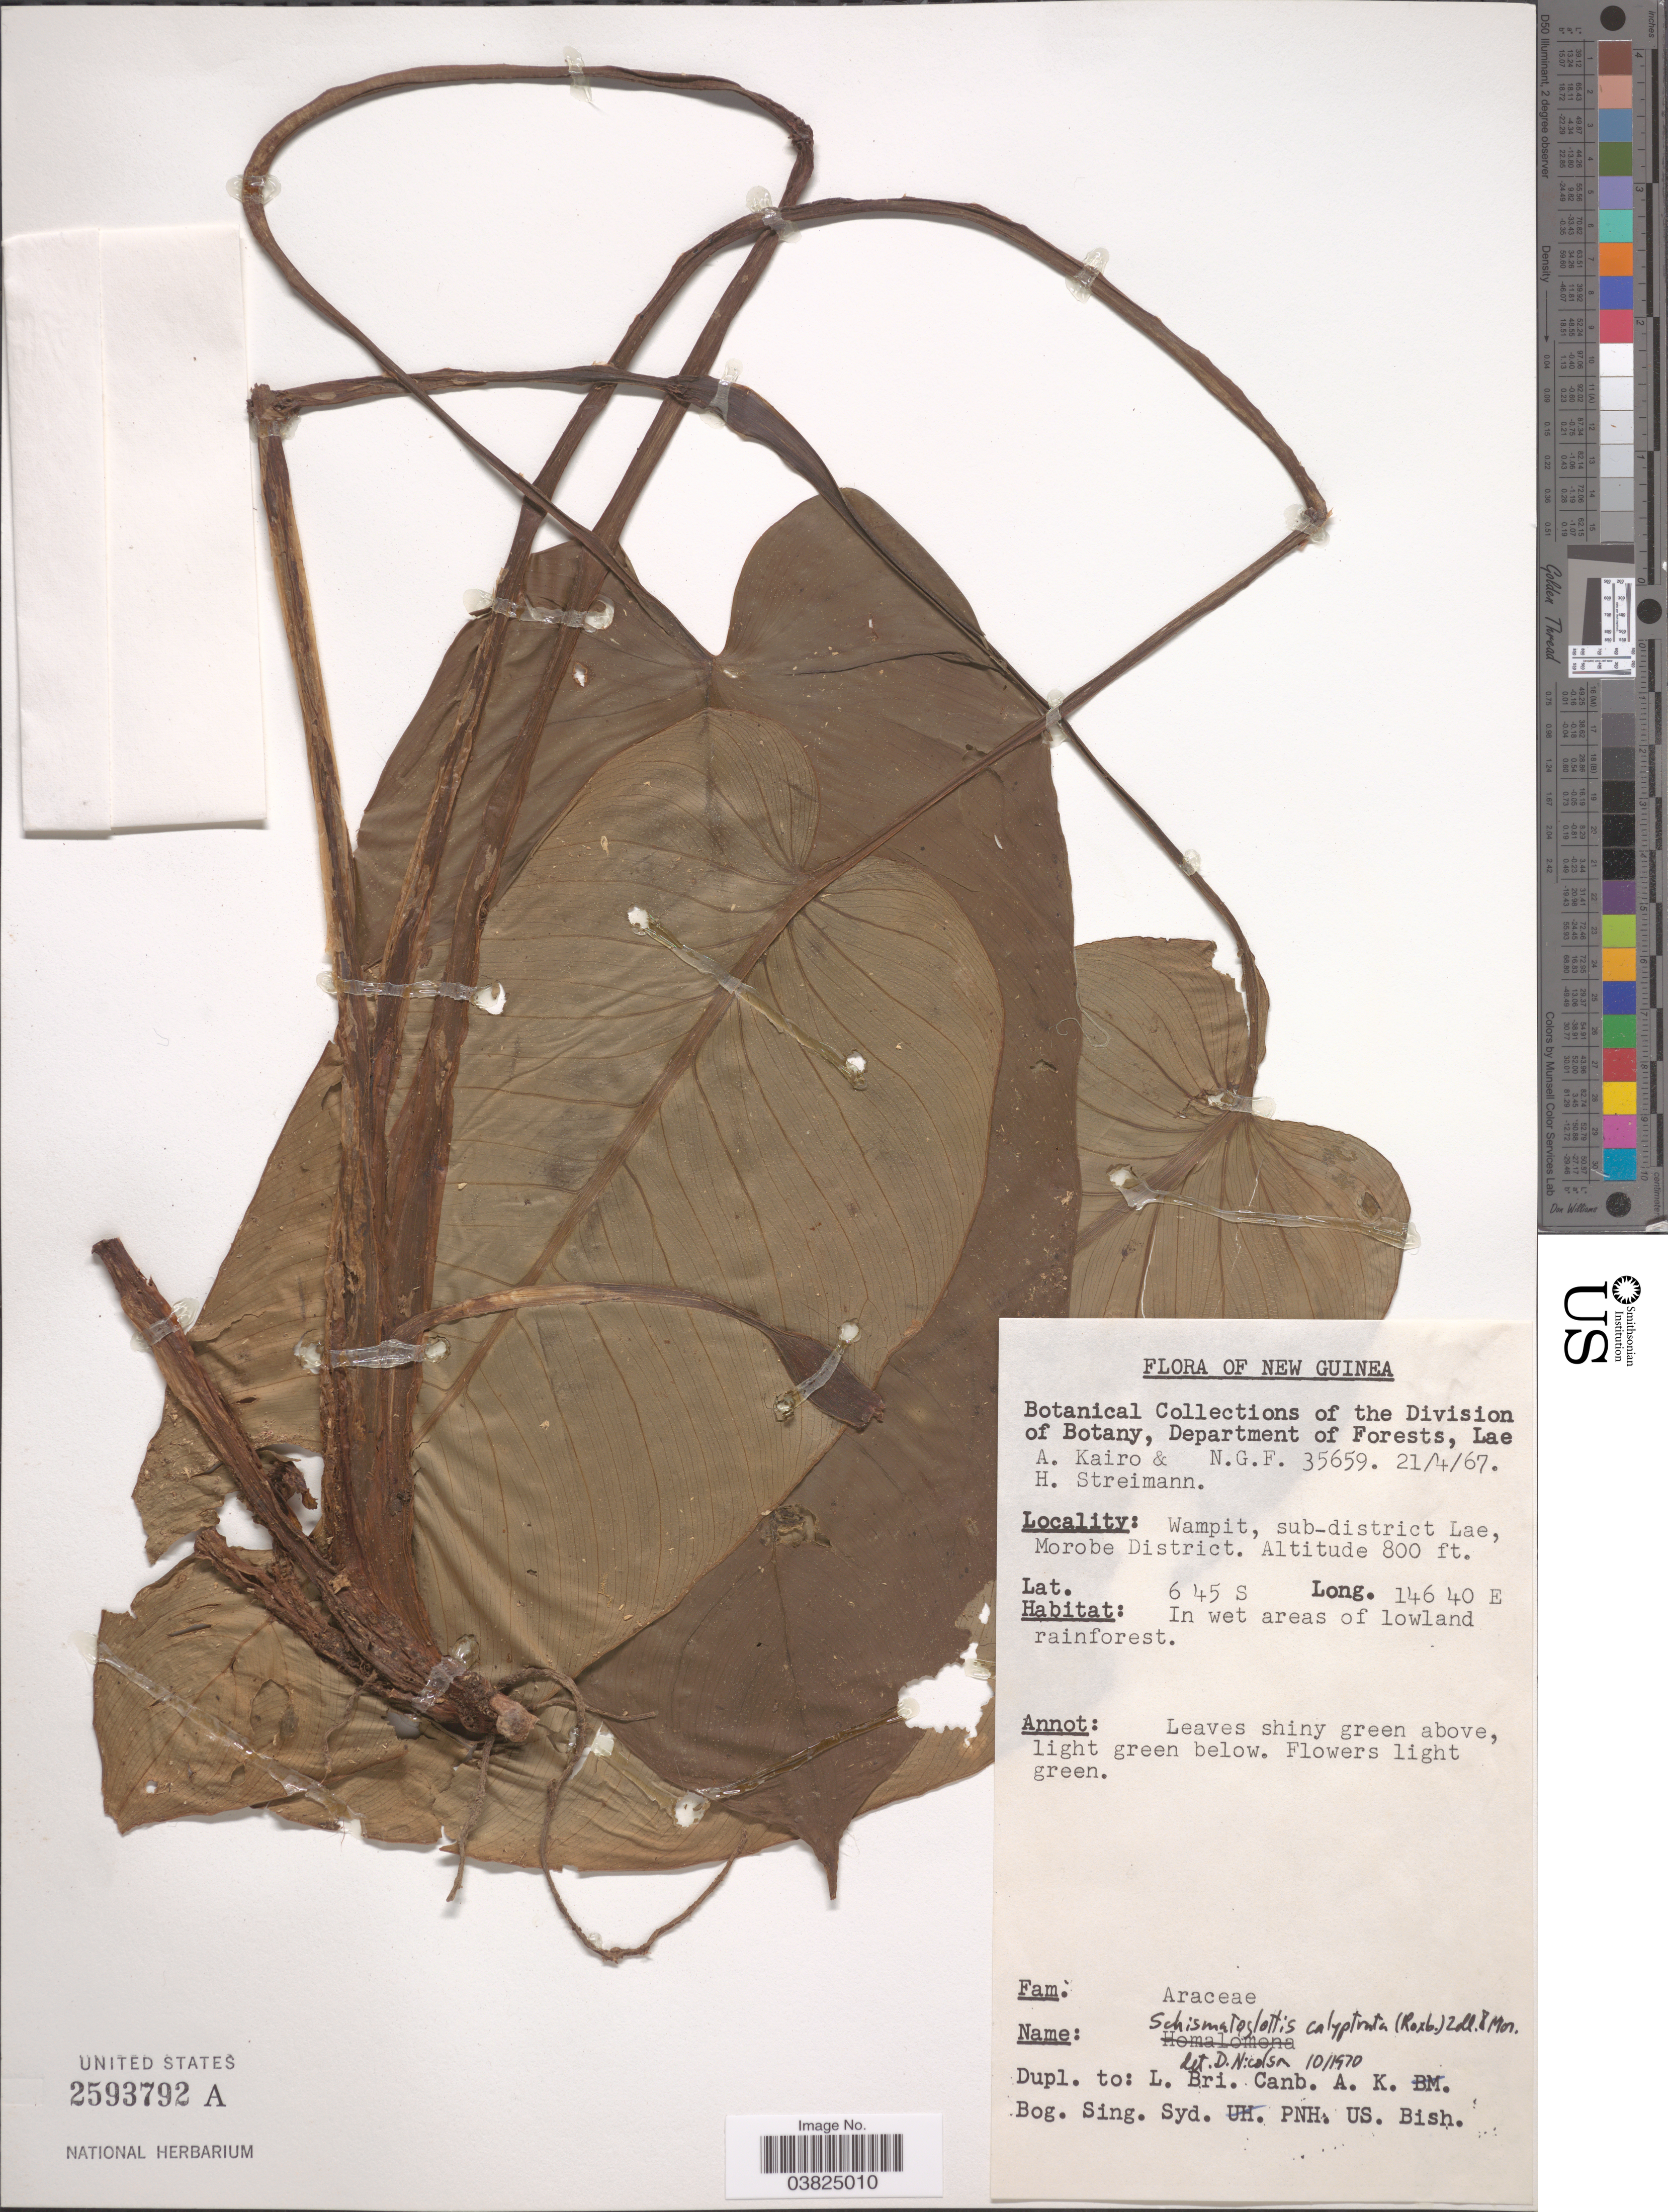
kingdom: Plantae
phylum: Tracheophyta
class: Liliopsida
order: Alismatales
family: Araceae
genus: Schismatoglottis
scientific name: Schismatoglottis calyptrata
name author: Zoll. & Moritzi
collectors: A. Kairo & H. Streimann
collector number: N.G.F.35659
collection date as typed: Transcribed d/m/y: 21/4/67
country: Papua New Guinea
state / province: Morobe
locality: New Guinea. Wampit, sub-district Lae, Morobe District.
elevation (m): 244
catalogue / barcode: US 2593792A